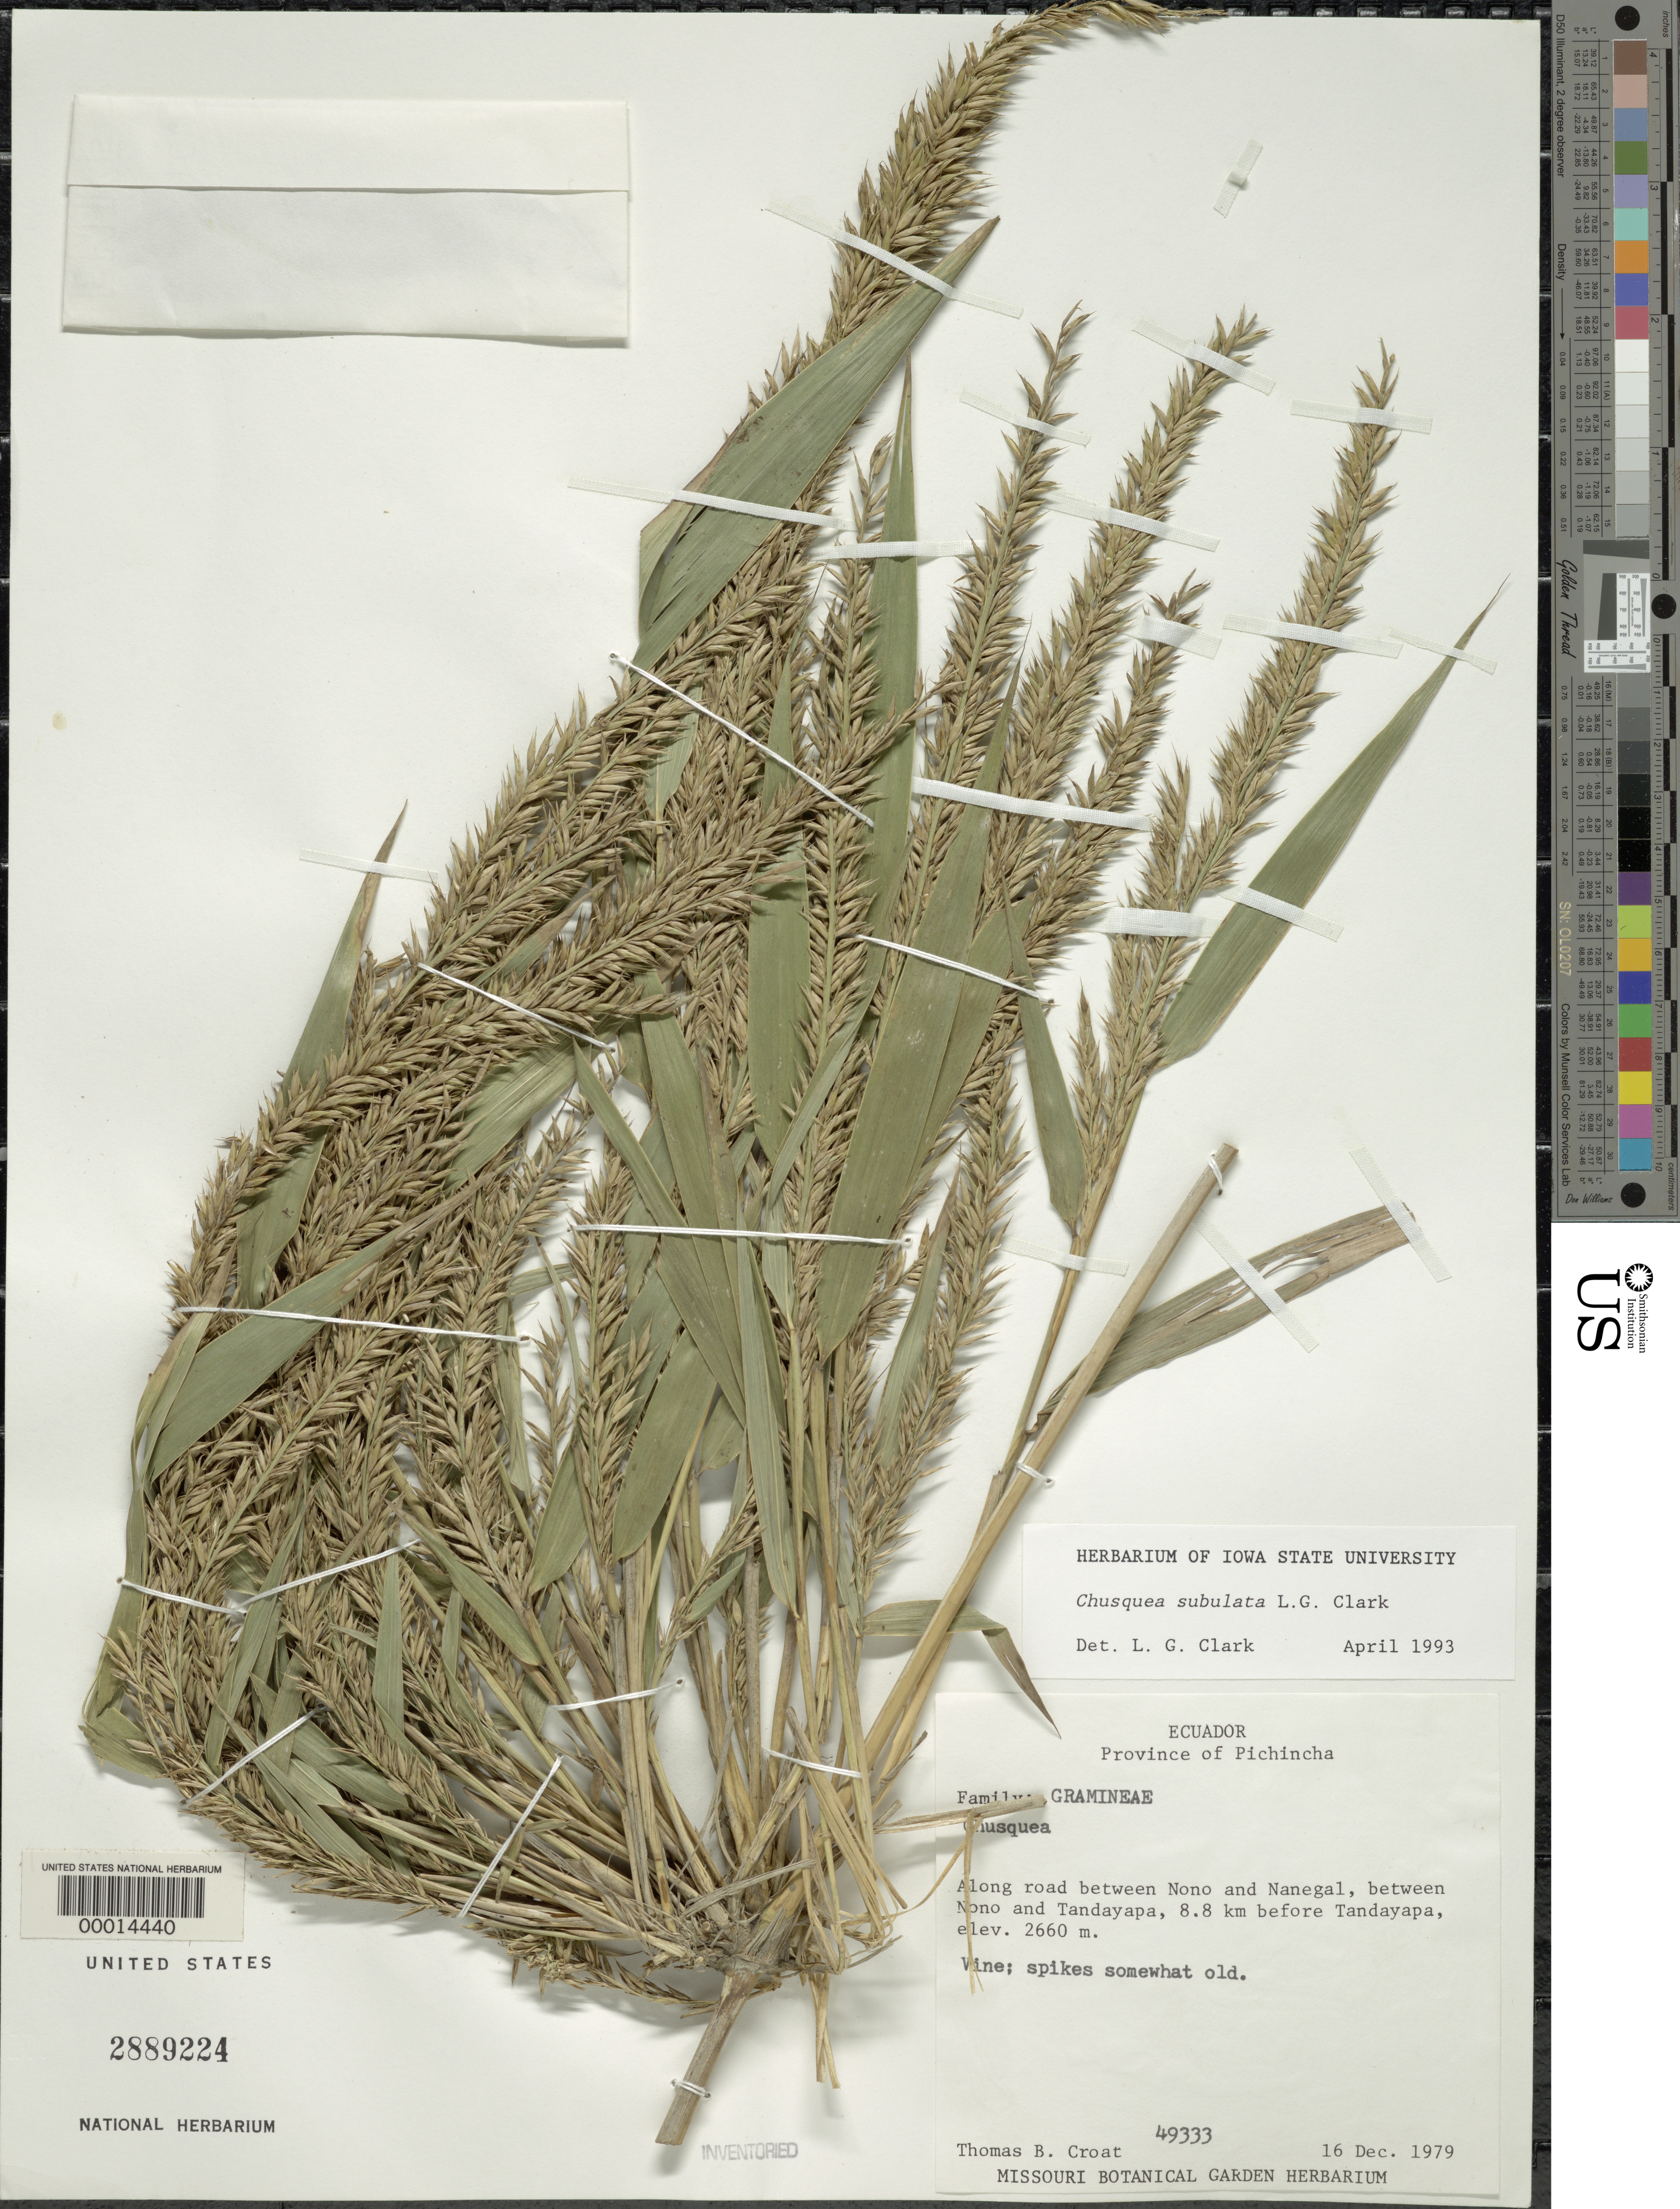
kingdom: Plantae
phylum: Tracheophyta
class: Liliopsida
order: Poales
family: Poaceae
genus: Chusquea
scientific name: Chusquea subulata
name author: L.G. Clark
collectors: T. B. Croat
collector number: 49333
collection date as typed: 16 Dec 1979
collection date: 1979-12-16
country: Ecuador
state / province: Pichincha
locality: Nono/nanegal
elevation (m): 2660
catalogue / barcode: US 2889224